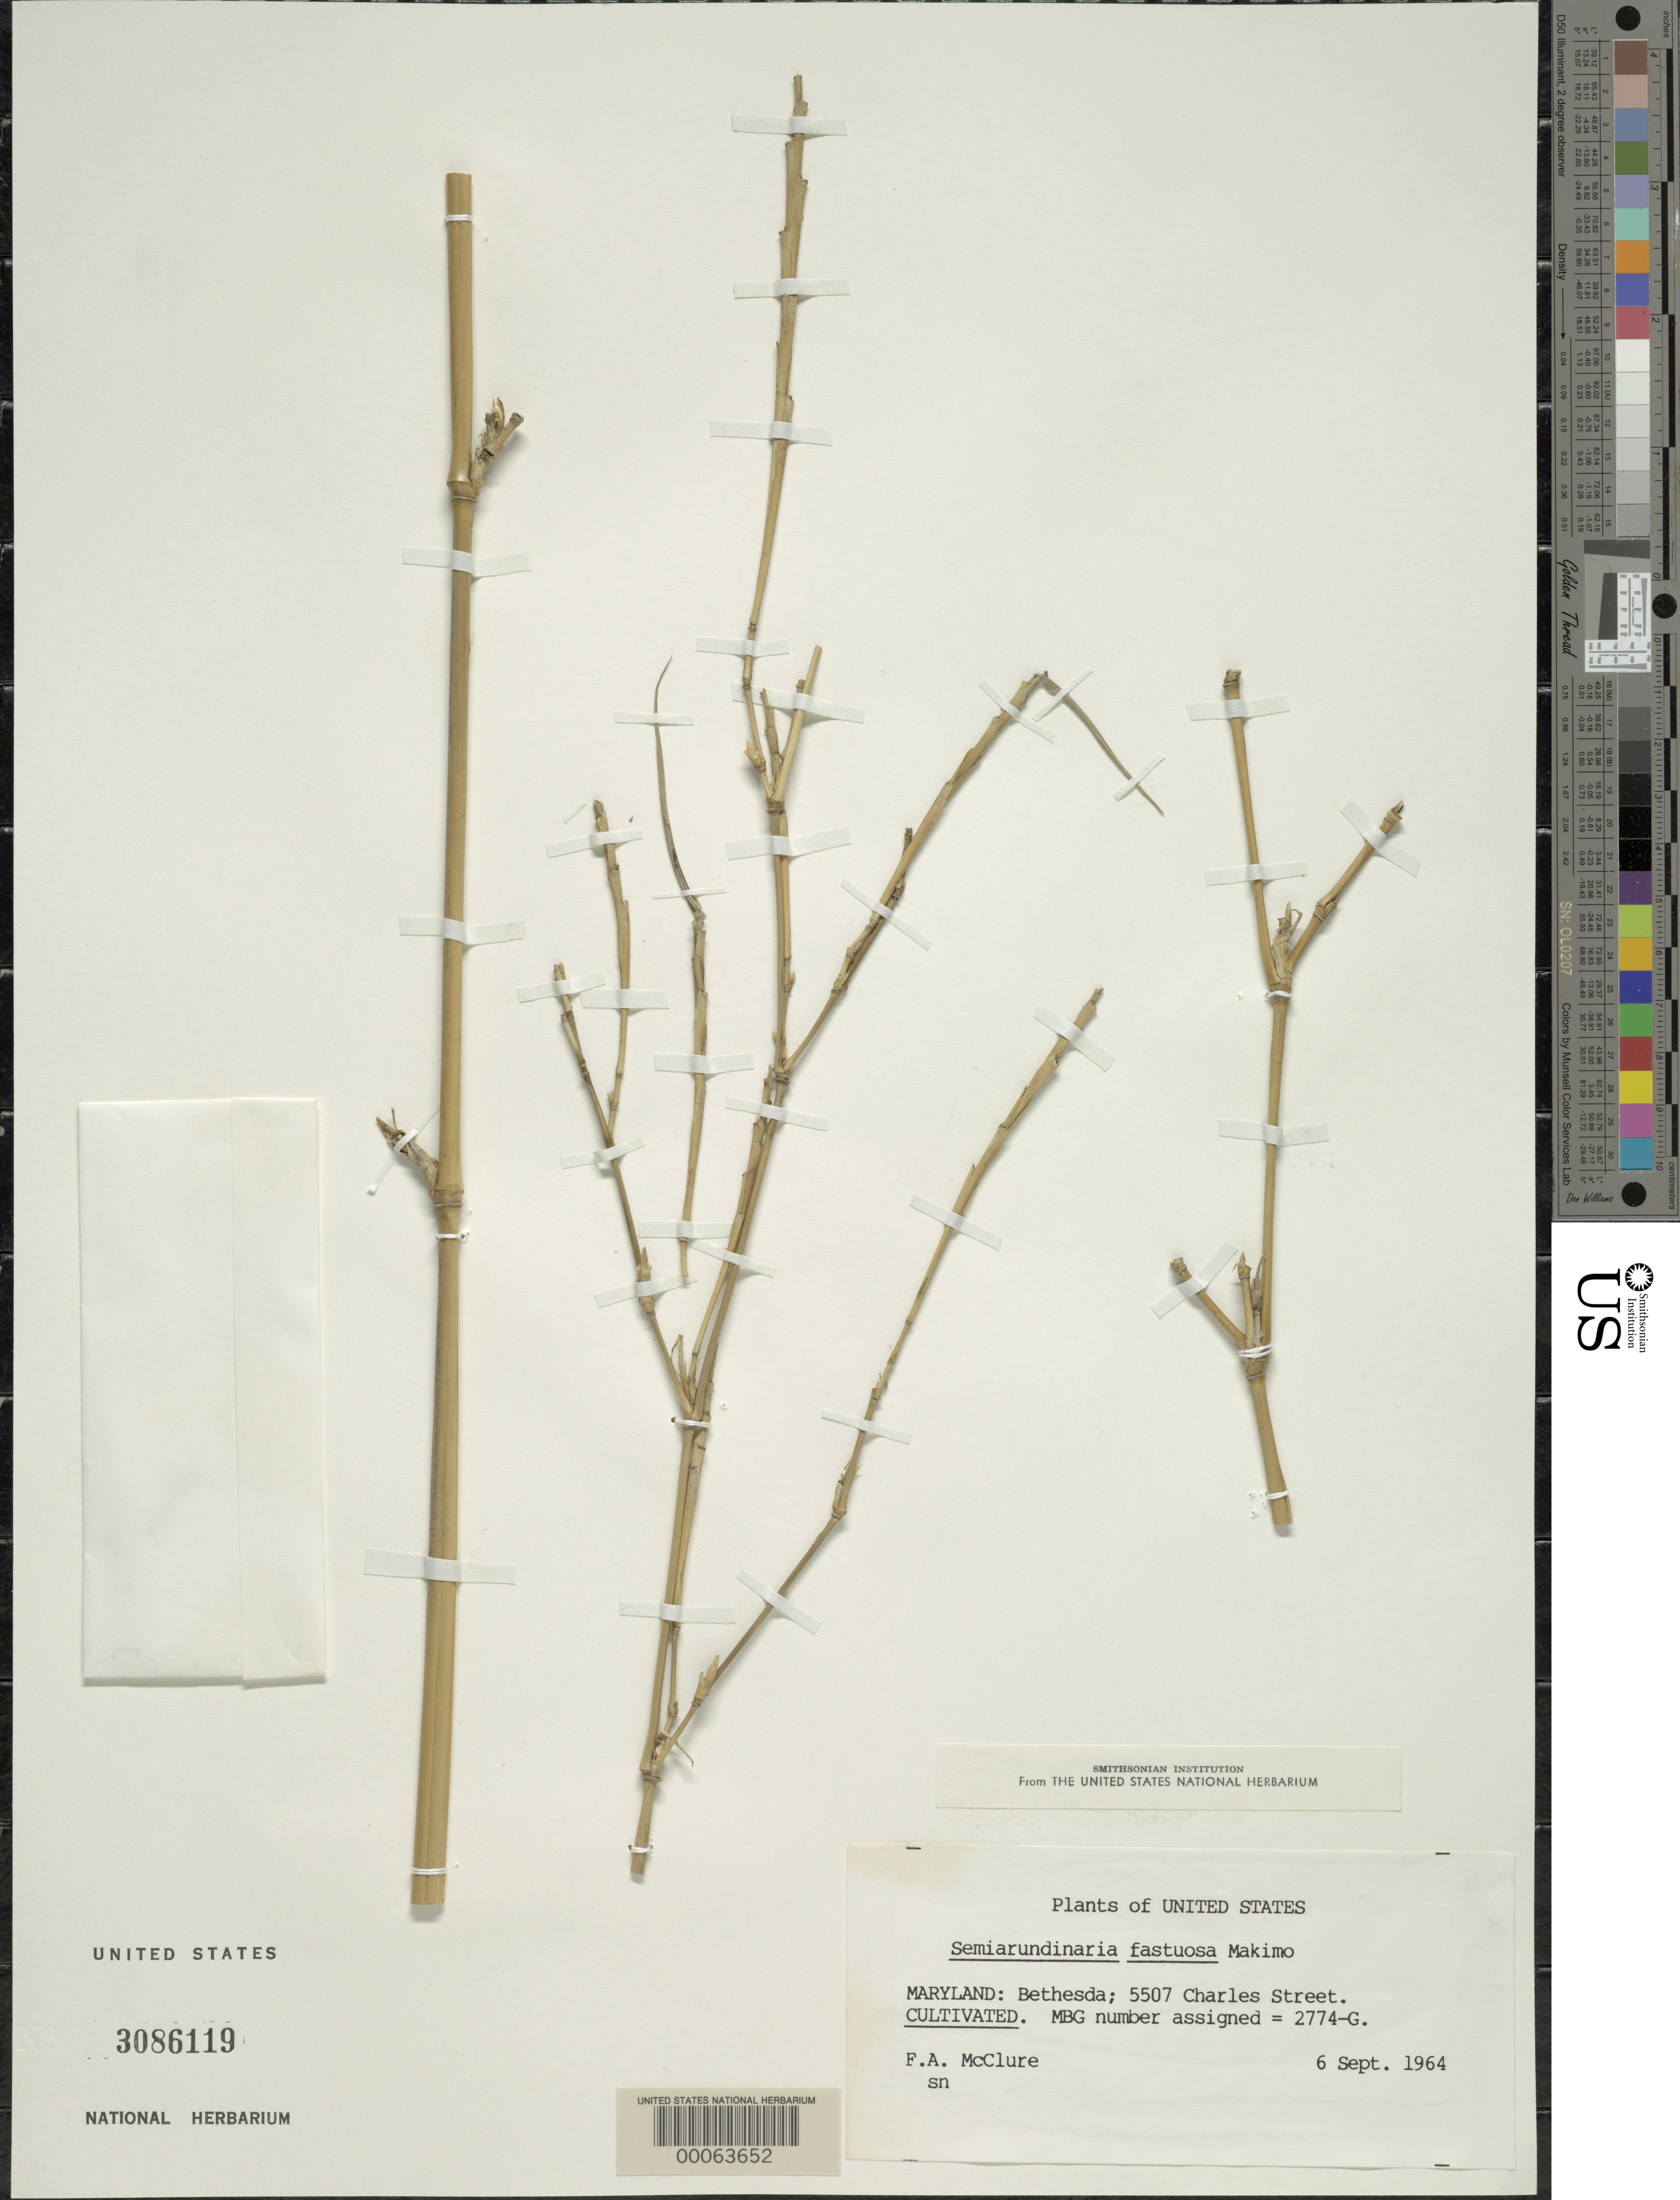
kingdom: Plantae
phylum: Tracheophyta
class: Liliopsida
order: Poales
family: Poaceae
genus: Semiarundinaria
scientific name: Semiarundinaria fastuosa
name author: Makino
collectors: F. A. McClure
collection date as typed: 16 Sep 1964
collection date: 1964-09-16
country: United States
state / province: Maryland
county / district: Montgomery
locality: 5507 Charles Street, Bethesda (McClure's garden)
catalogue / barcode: US 3086119